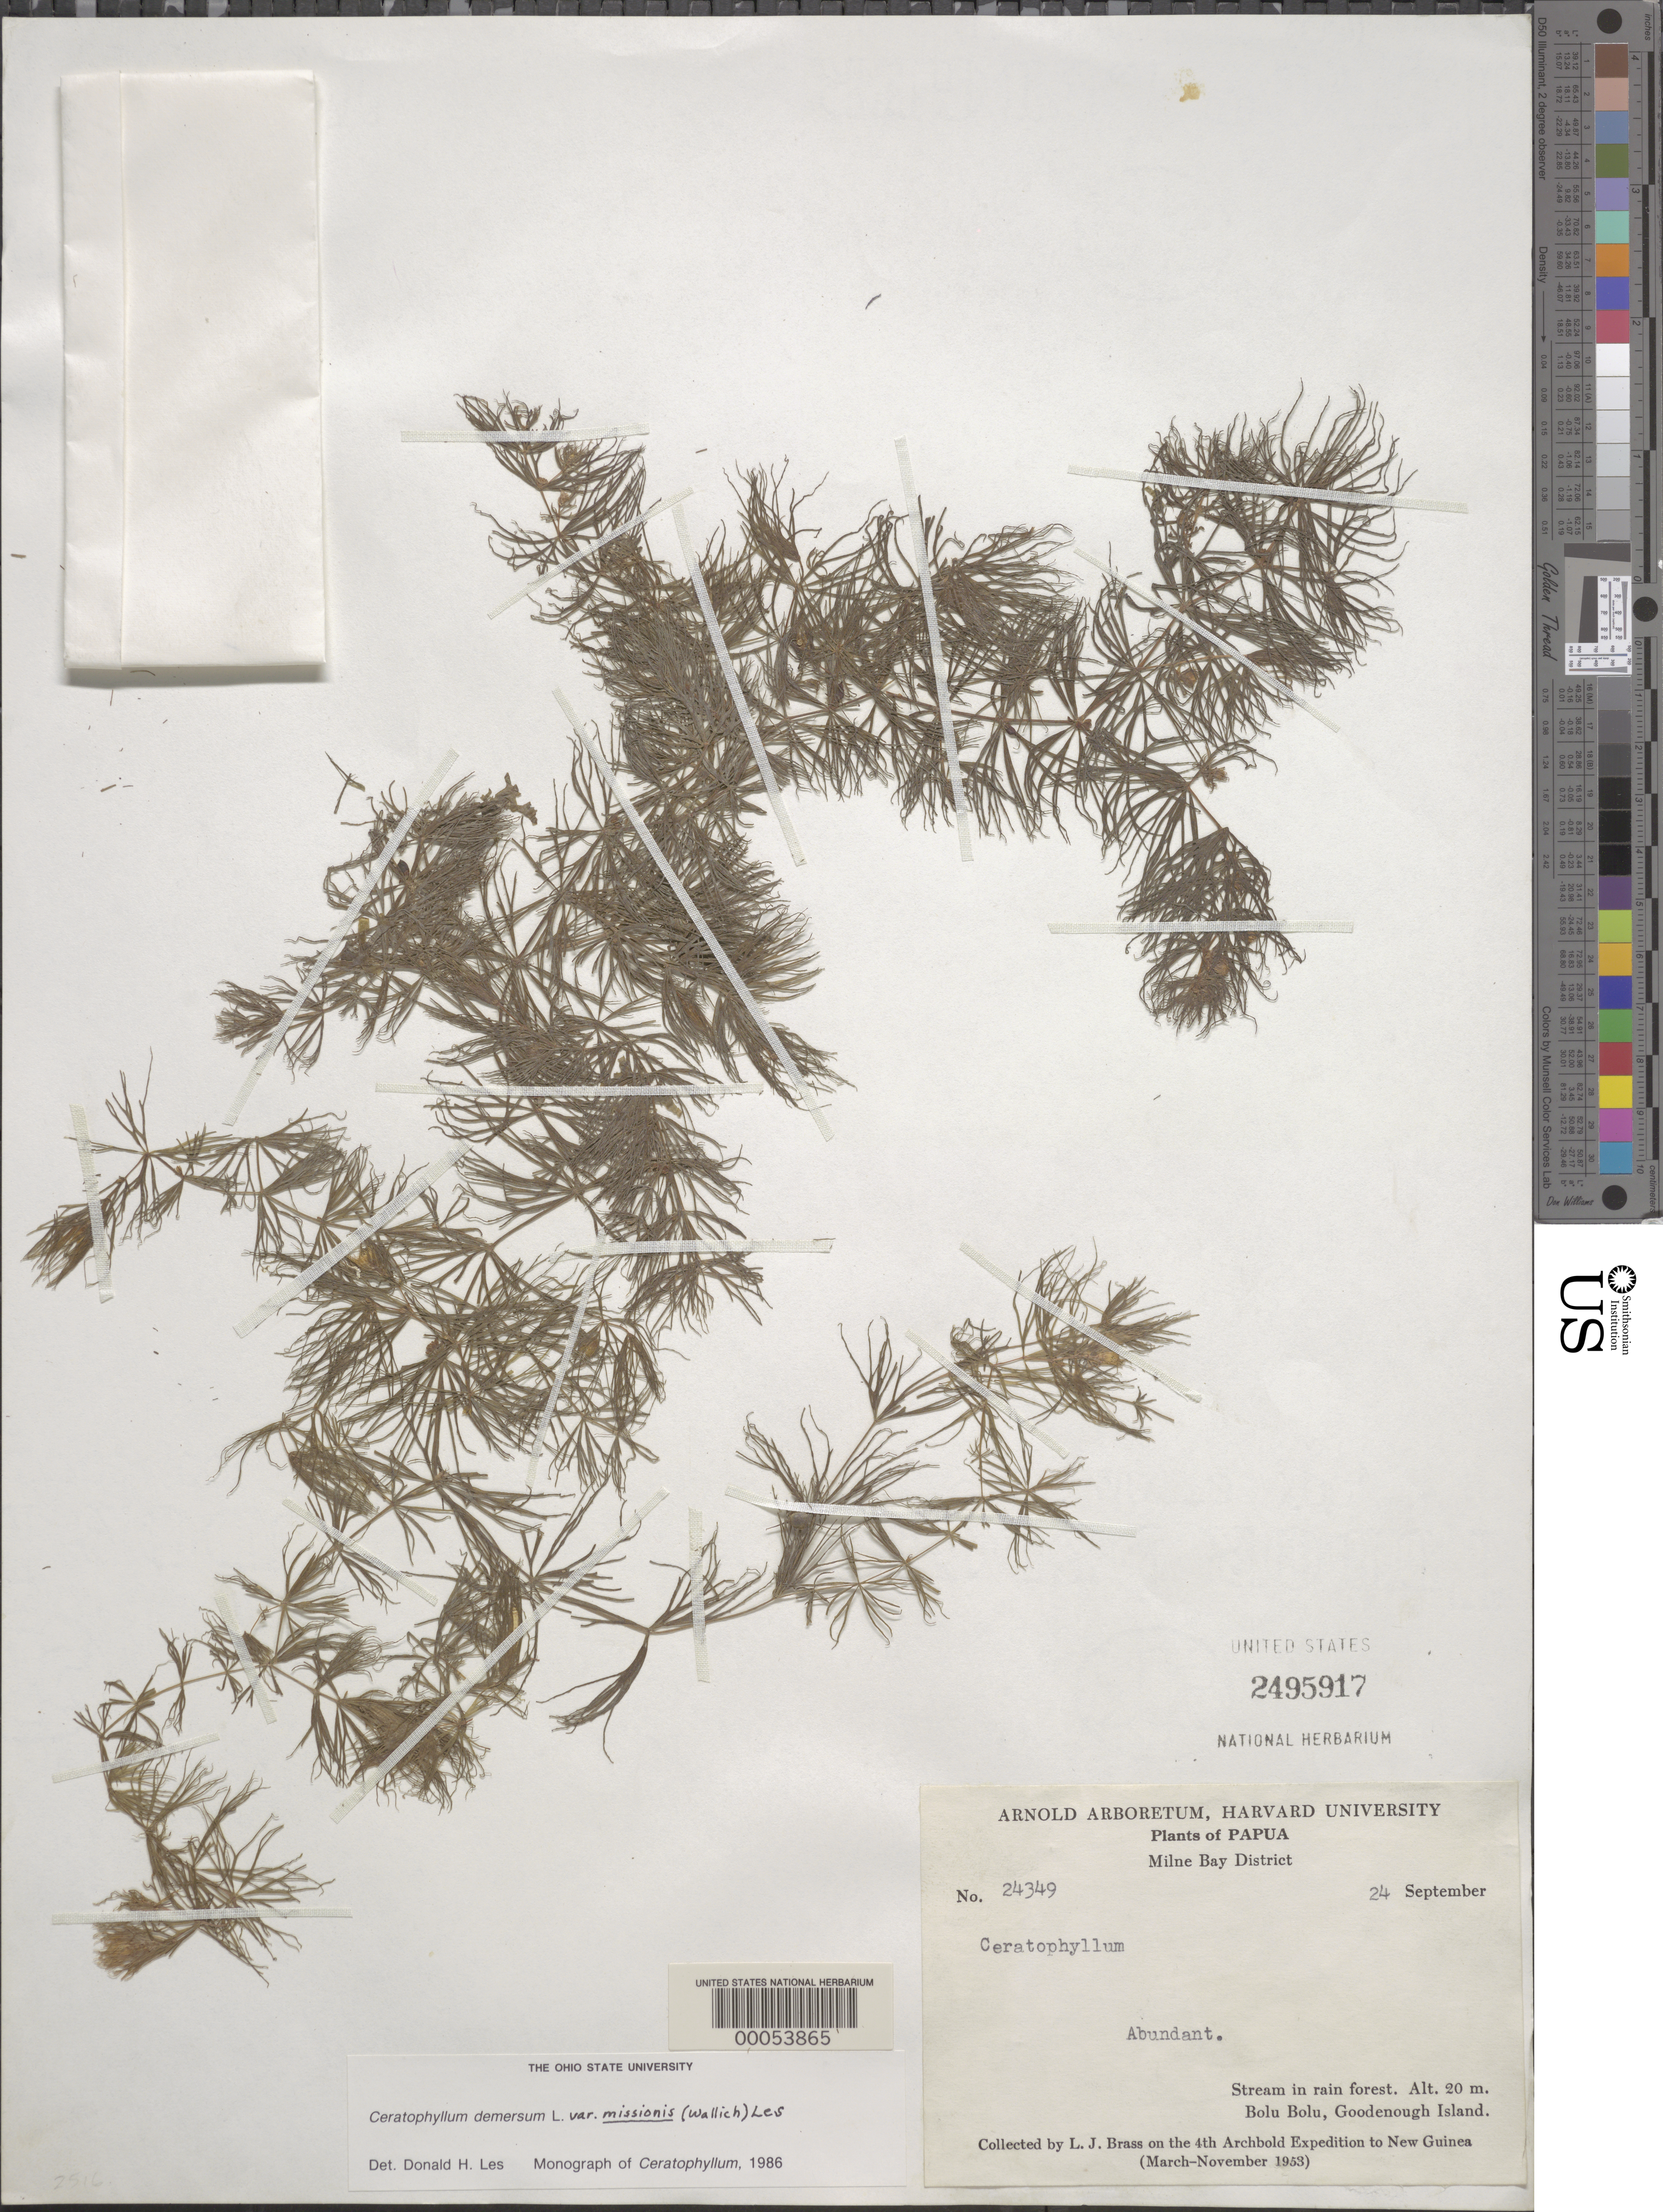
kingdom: Plantae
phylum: Tracheophyta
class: Magnoliopsida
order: Ceratophyllales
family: Ceratophyllaceae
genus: Ceratophyllum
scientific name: Ceratophyllum demersum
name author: L.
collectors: L. J. Brass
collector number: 24349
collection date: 1953-09-24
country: Papua New Guinea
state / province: Milne Bay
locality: Papua, Milne Bay District. Stream in rain forest. Bolu Bolu, Goodenough Island.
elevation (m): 20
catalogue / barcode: US 2495917